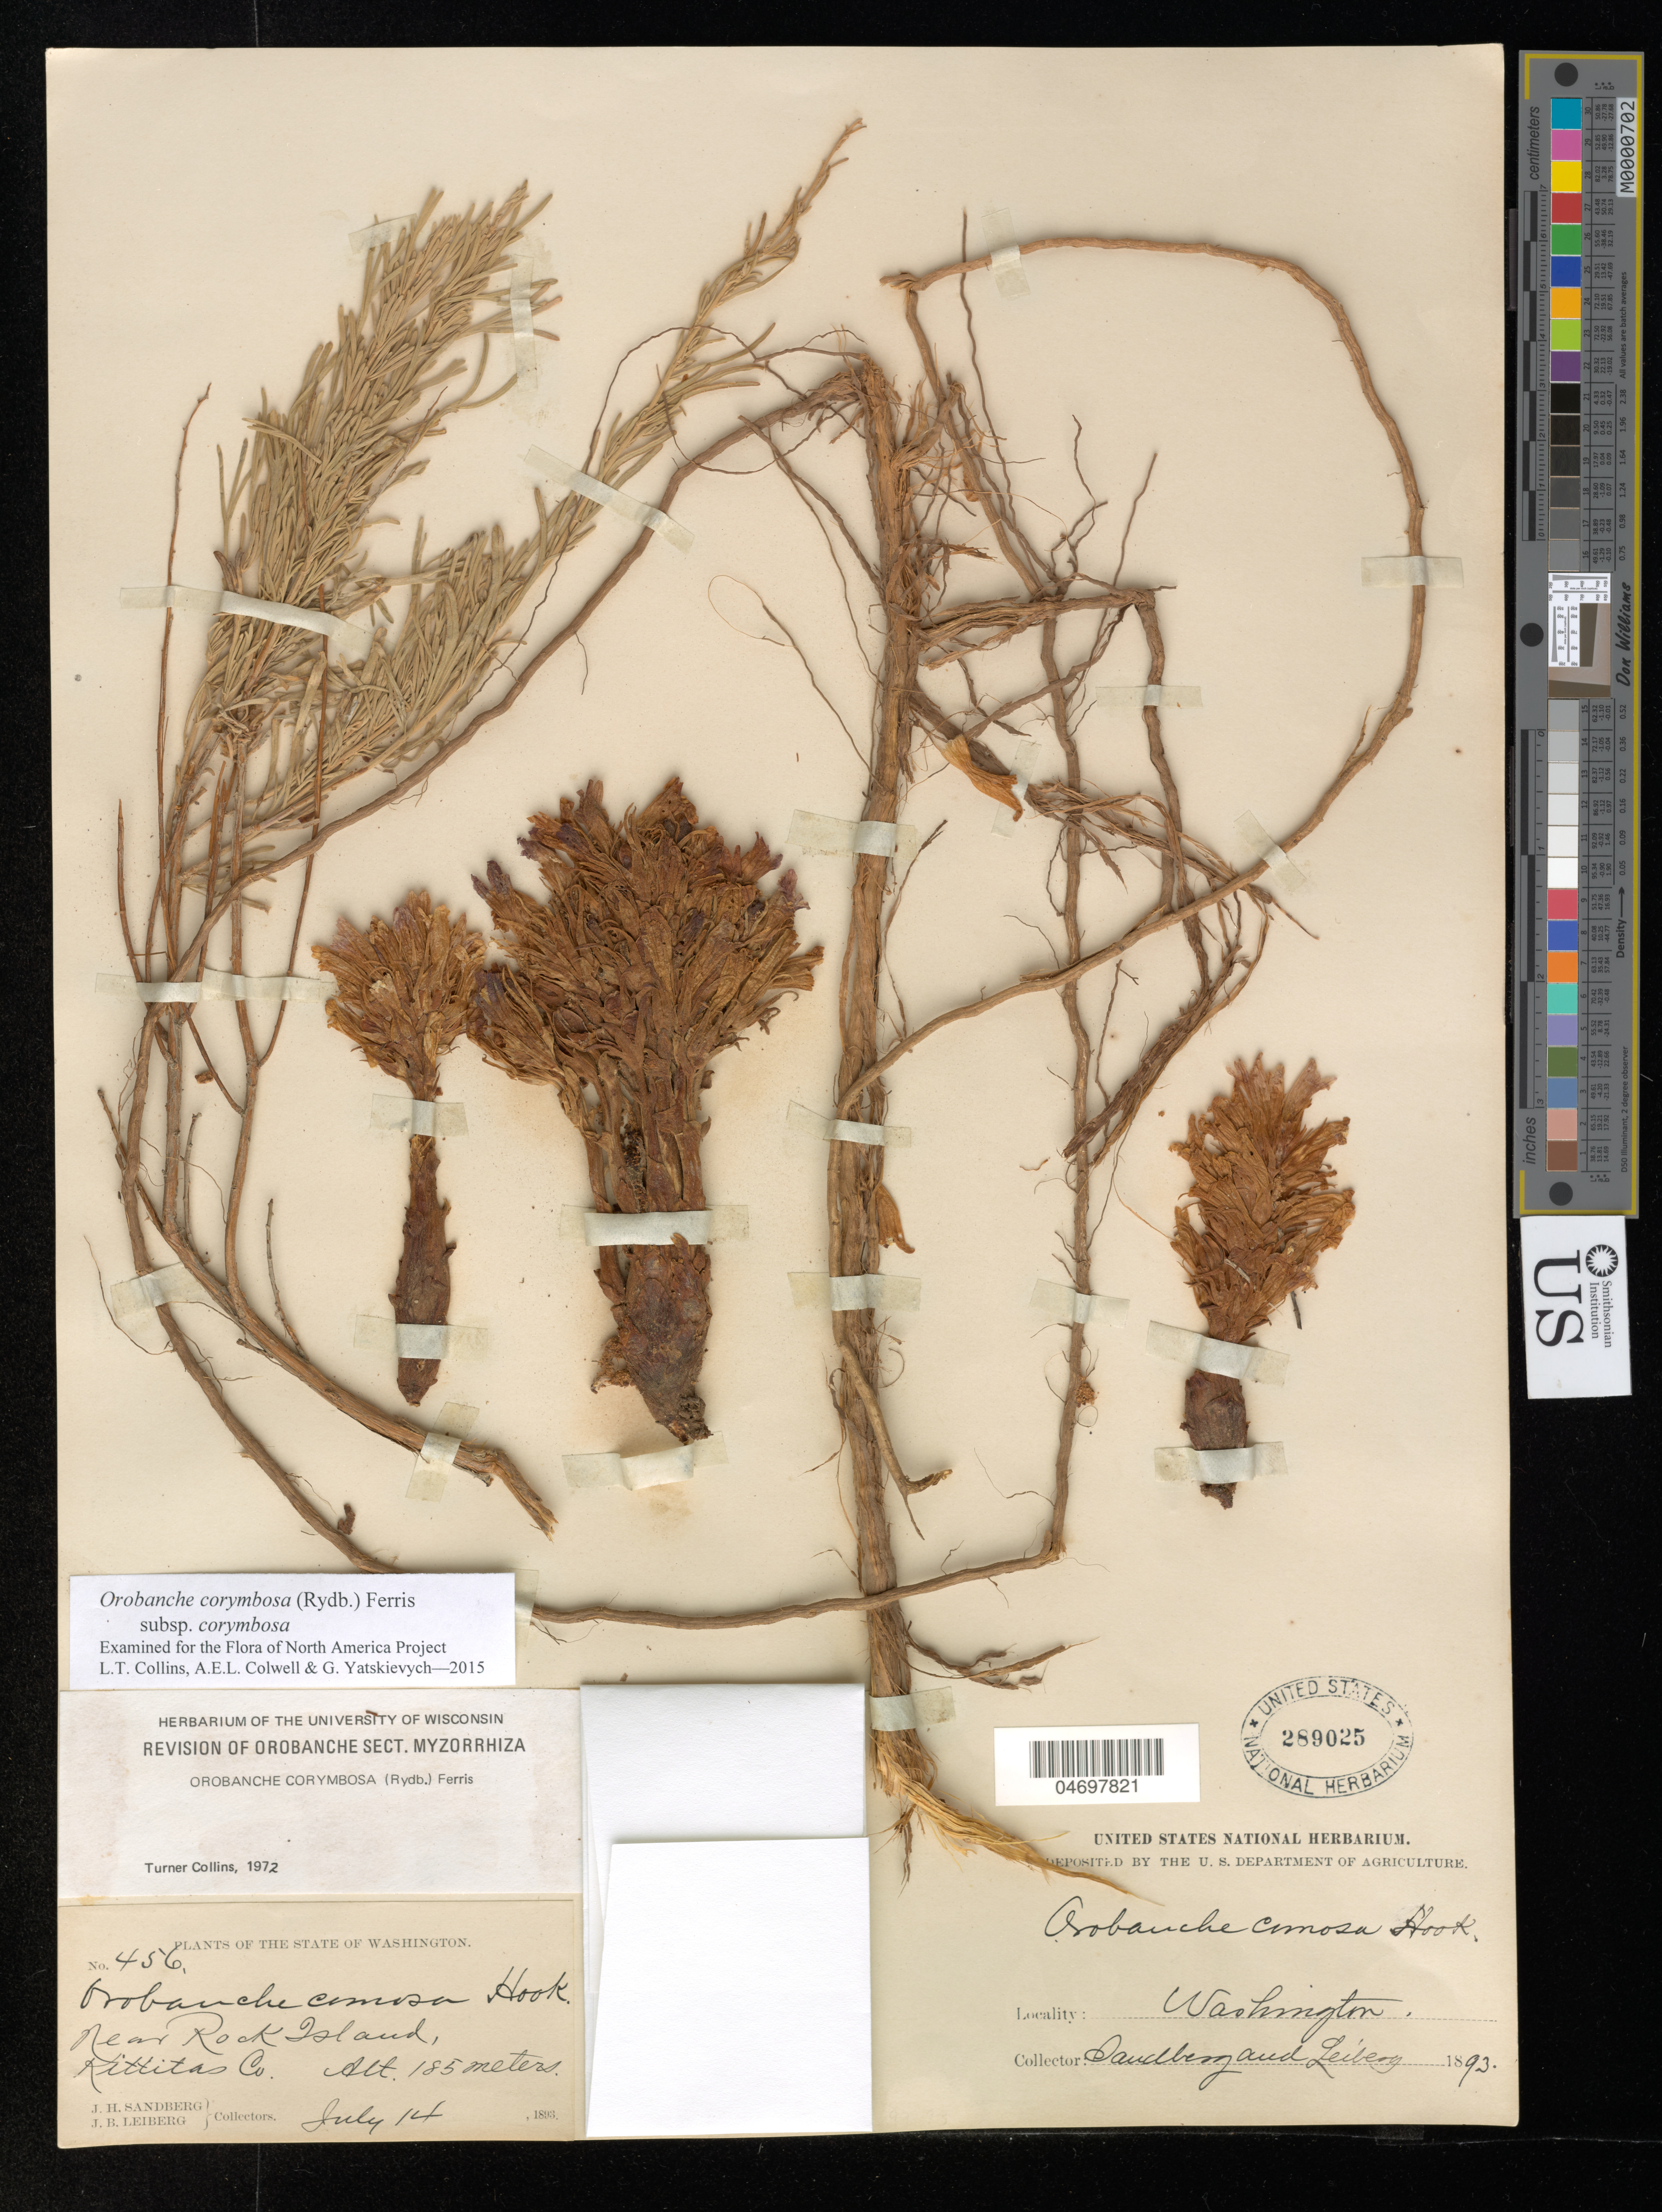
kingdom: Plantae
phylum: Tracheophyta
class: Magnoliopsida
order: Lamiales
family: Orobanchaceae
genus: Orobanche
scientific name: Orobanche corymbosa subsp. corymbosa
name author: (Rydb.) Ferris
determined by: Collins, L. T.; Colwell, A. E.; Yatskievych, G. A.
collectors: J. H. Sandberg & J. B. Leiberg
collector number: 456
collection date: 1893-07-14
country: United States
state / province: Washington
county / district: Kittitas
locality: Rock Island.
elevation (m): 185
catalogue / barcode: US 289025